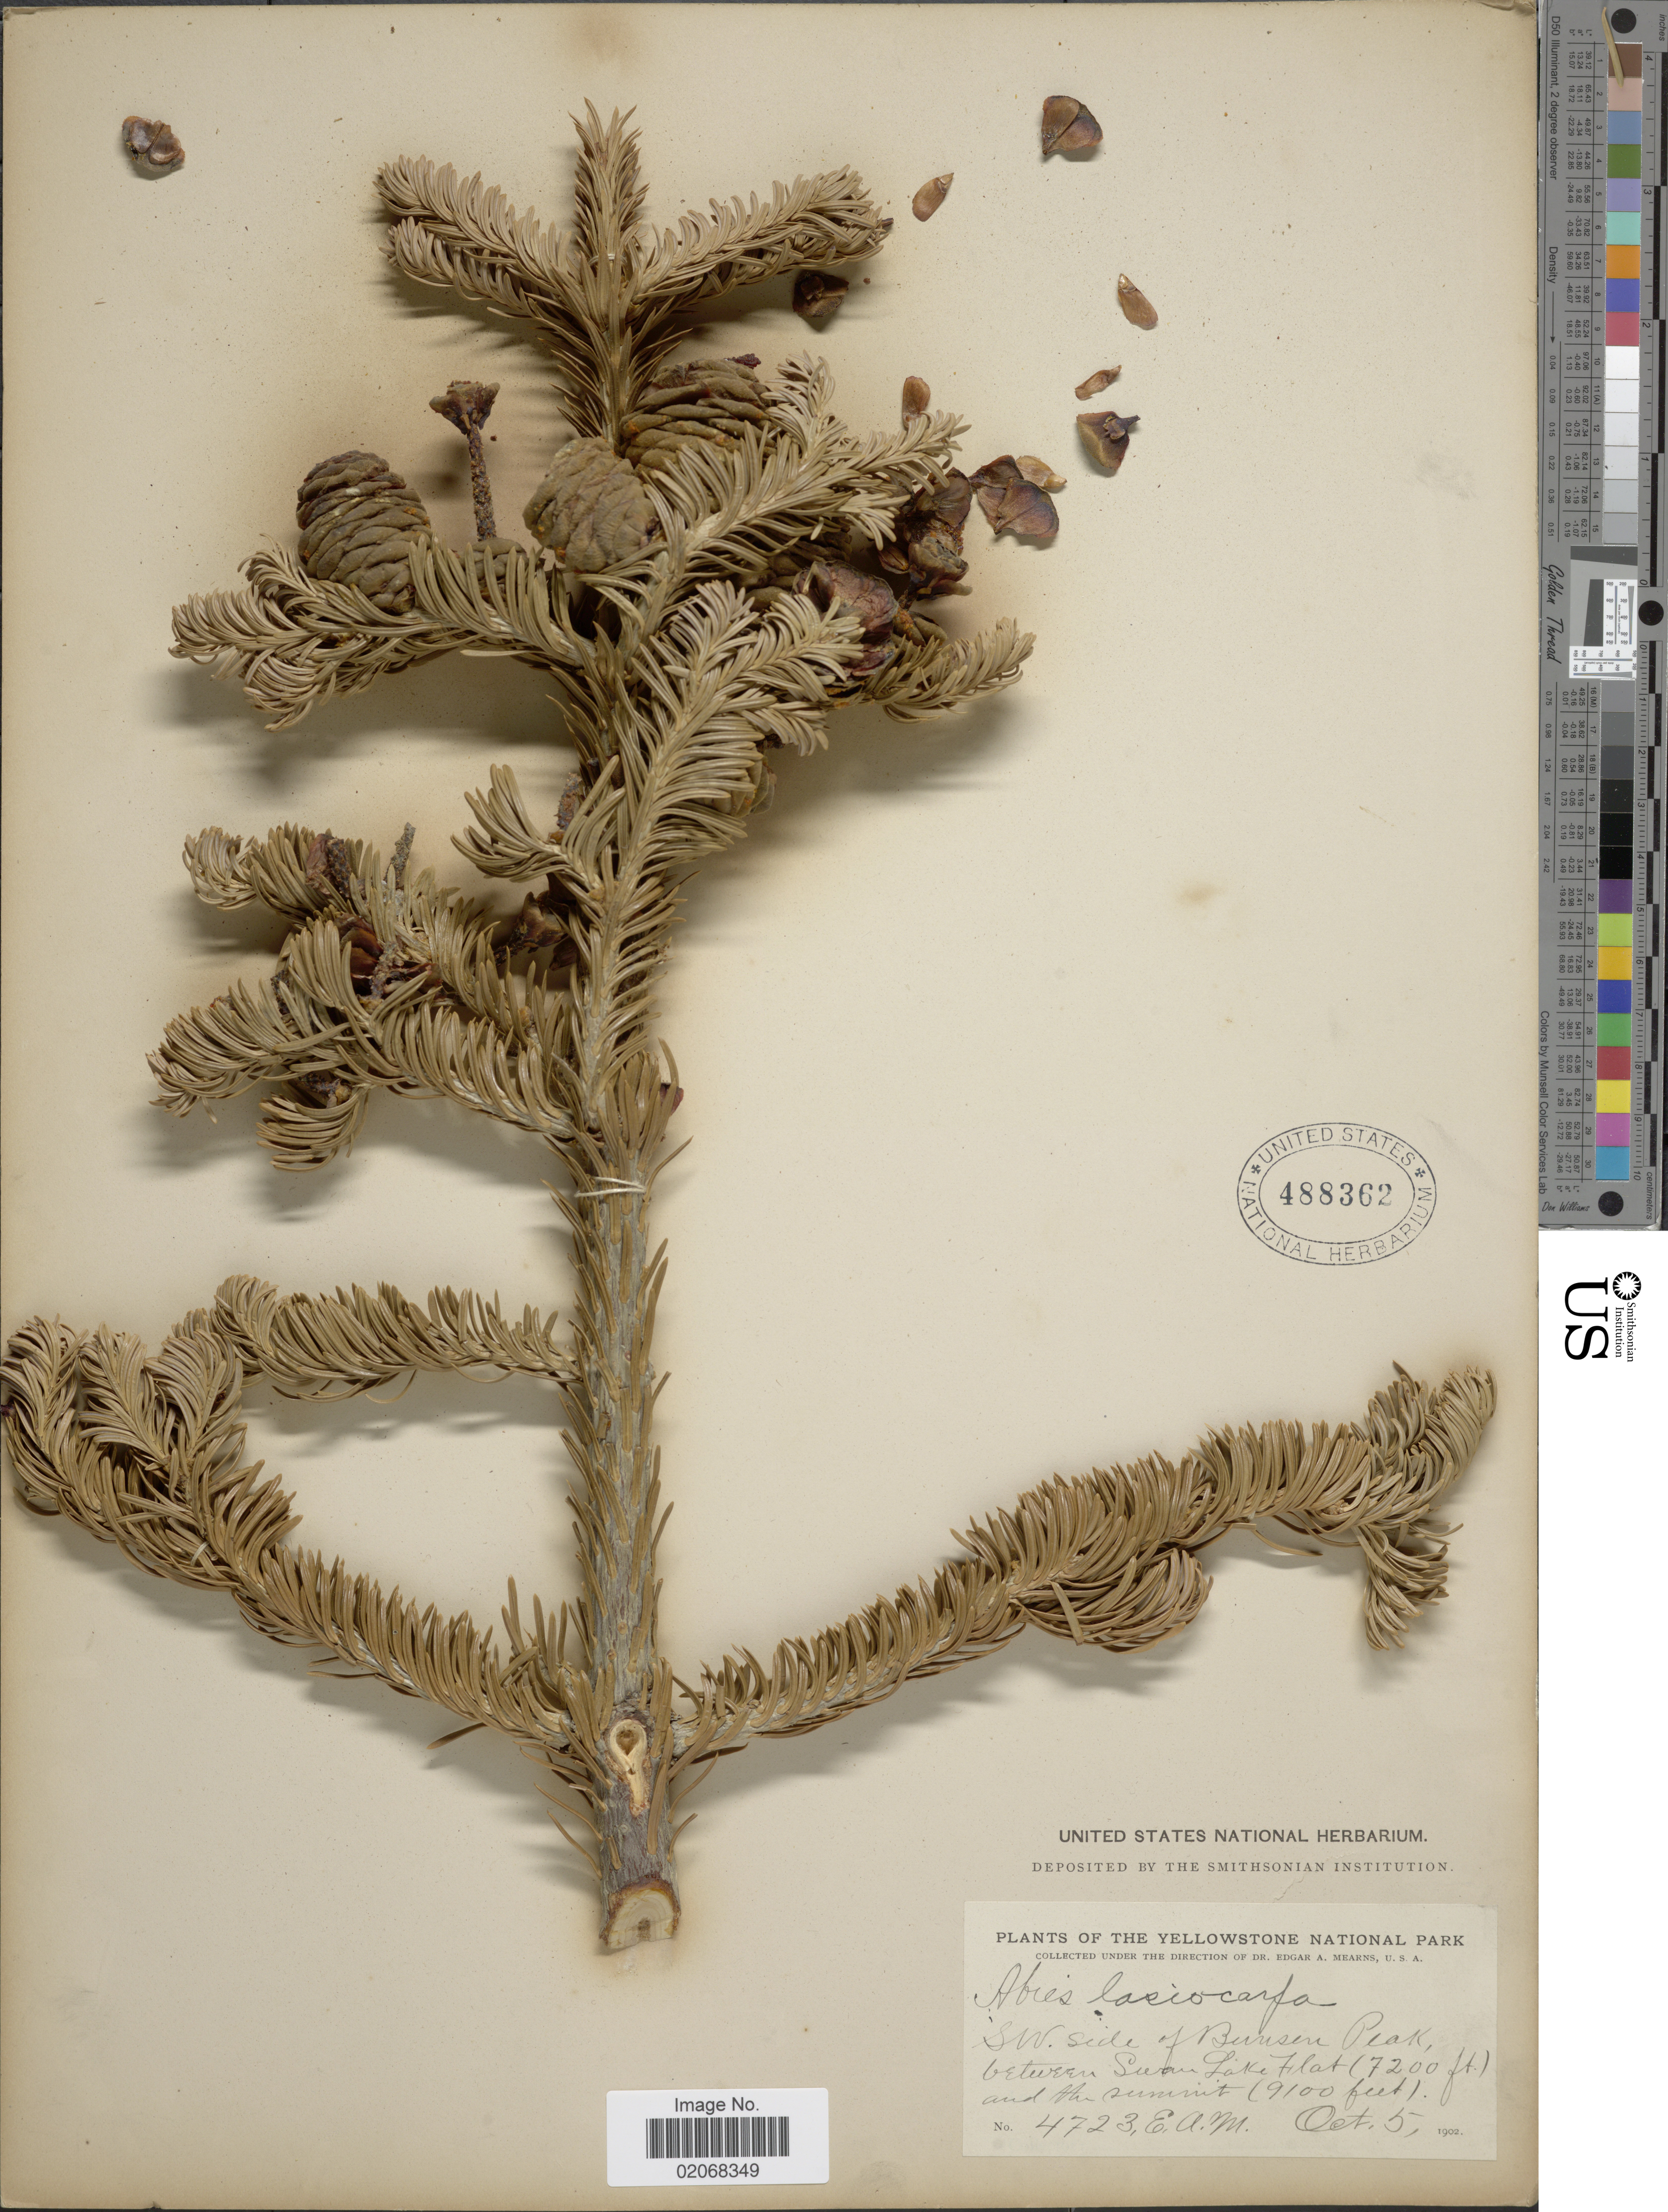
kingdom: Plantae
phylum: Tracheophyta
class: Pinopsida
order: Pinales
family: Pinaceae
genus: Abies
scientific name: Abies lasiocarpa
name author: (Hook.) Nutt.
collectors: E. A. Mearns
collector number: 4723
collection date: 1902-10-05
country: United States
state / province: Wyoming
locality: The Yellowstone National Park, SW side of Bunsen Peak, between Swan Lake Flat and the summit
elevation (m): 2195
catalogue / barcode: US 488362